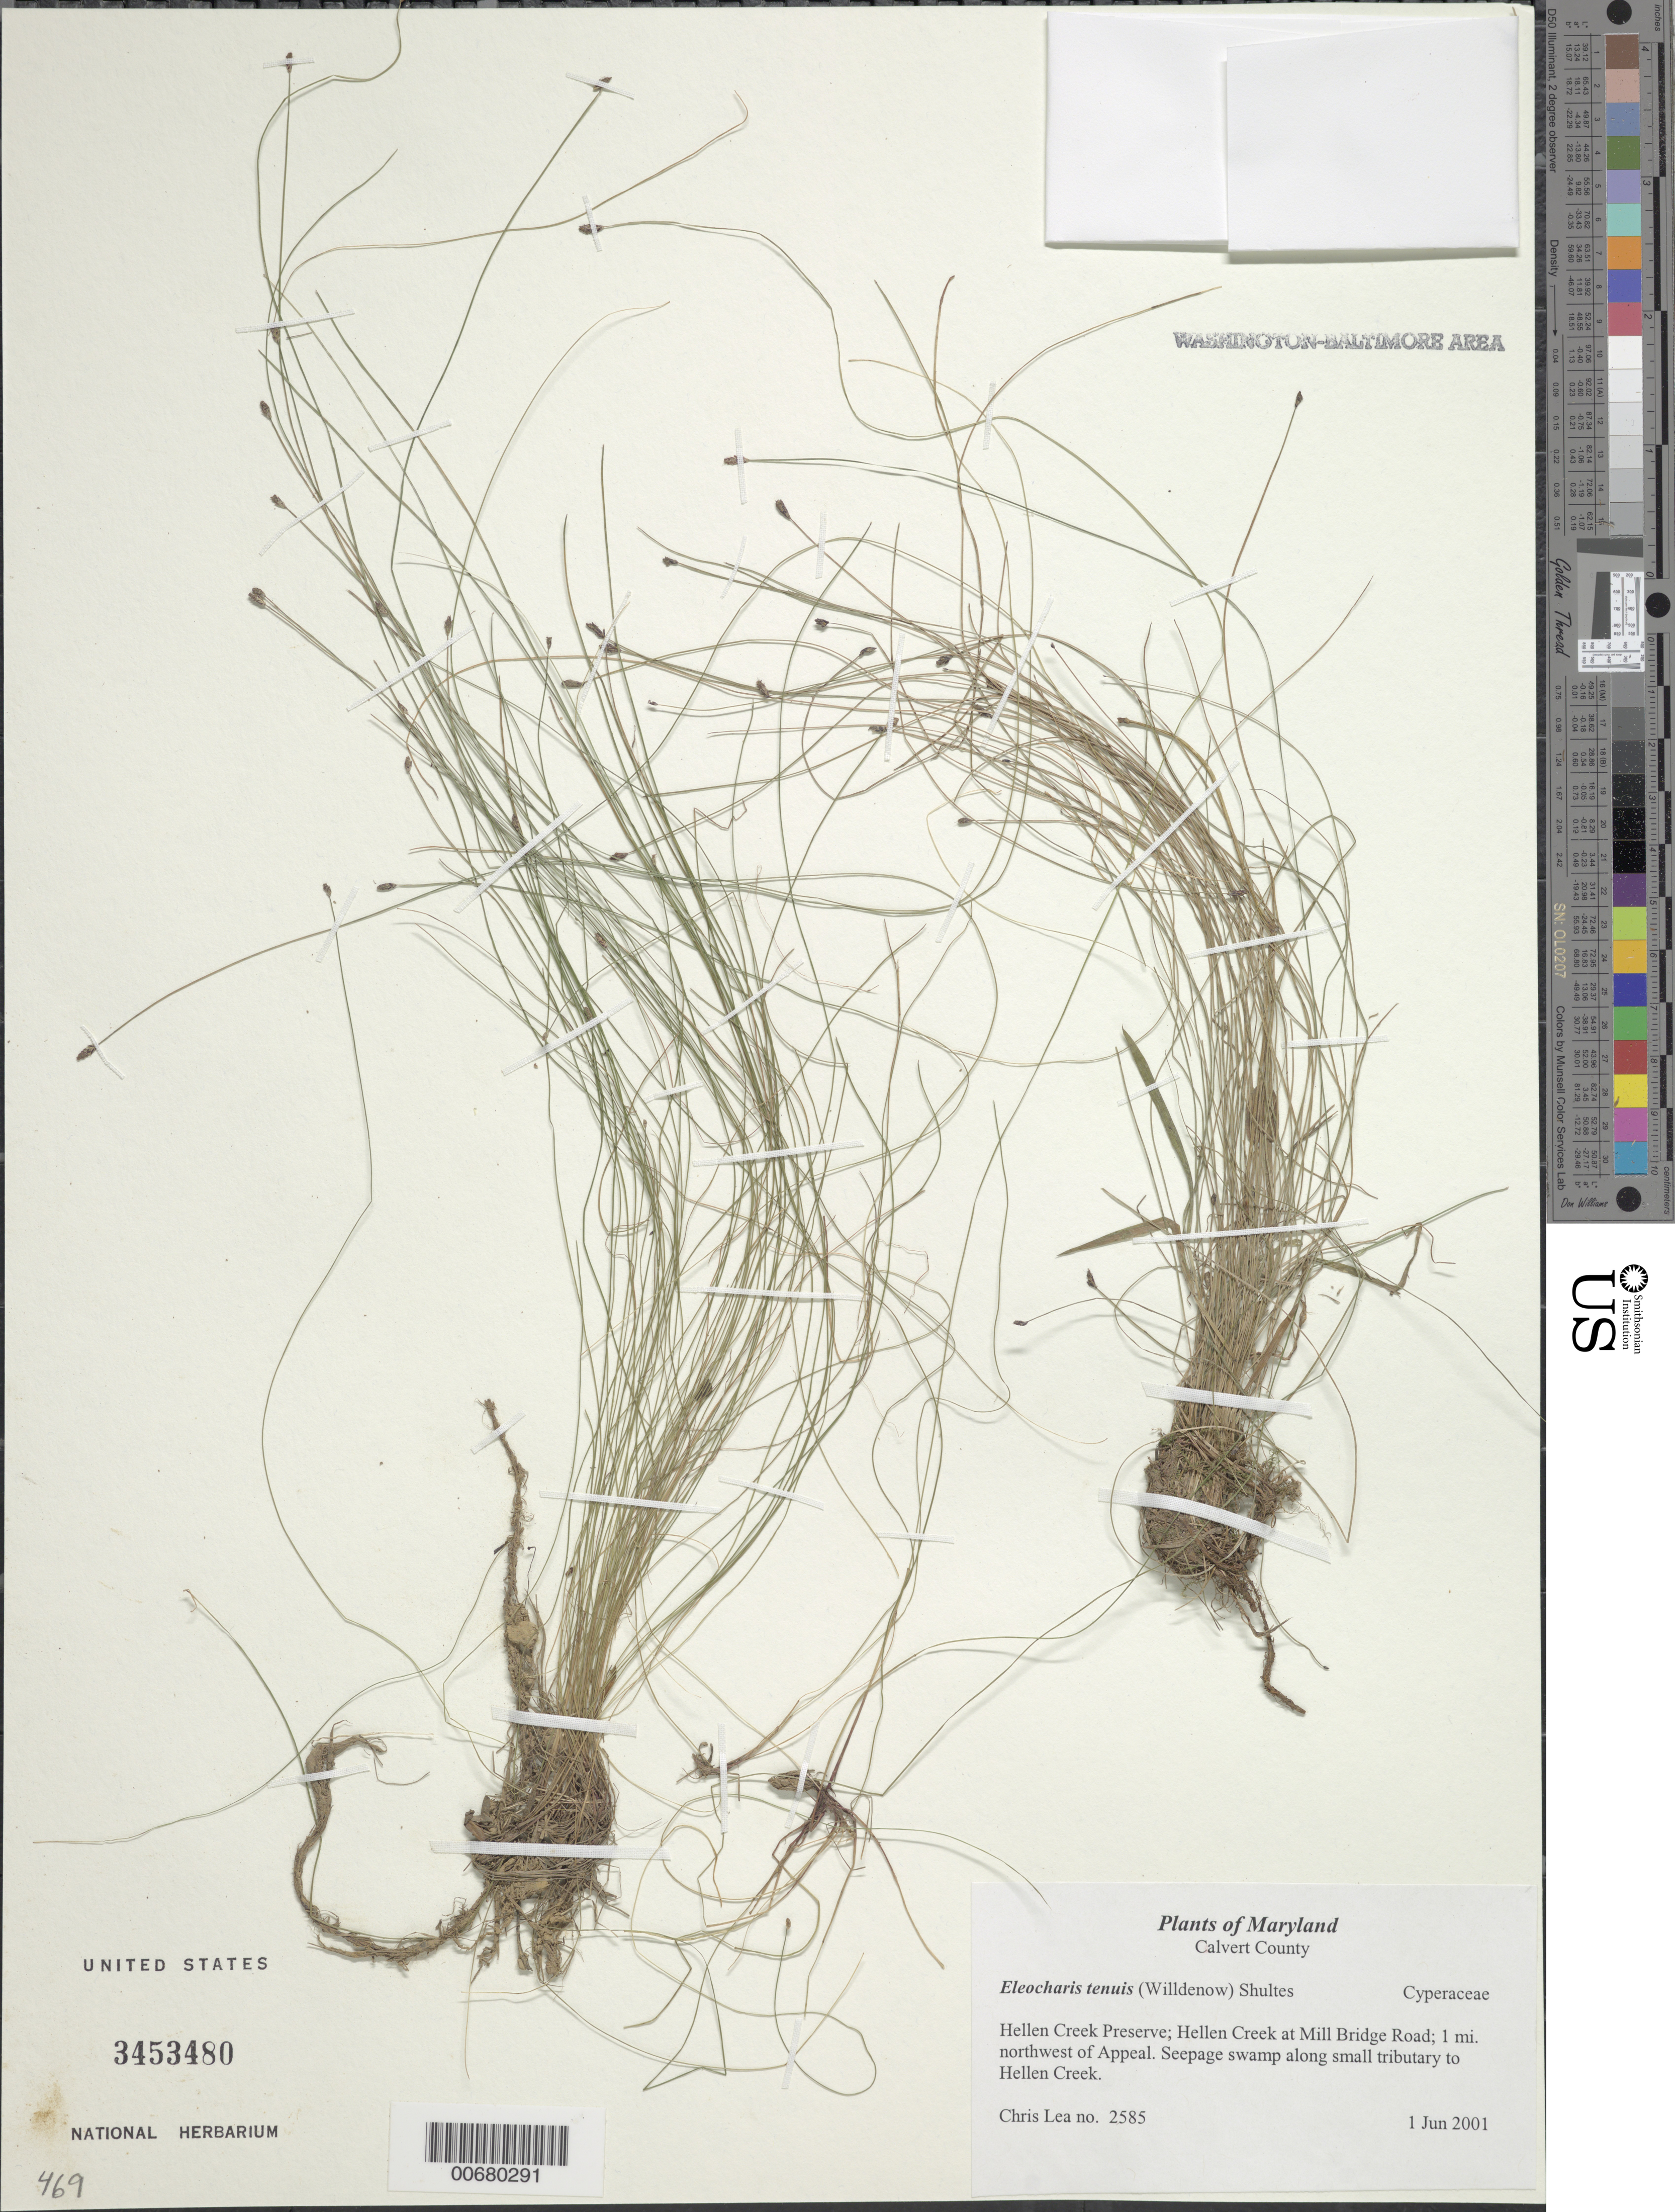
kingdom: Plantae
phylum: Tracheophyta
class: Liliopsida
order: Poales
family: Cyperaceae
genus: Eleocharis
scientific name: Eleocharis tenuis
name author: (Willd.) Schult.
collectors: C. Lea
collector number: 2585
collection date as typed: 1 Jun 2001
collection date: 2001-06-01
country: United States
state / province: Maryland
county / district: Calvert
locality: Hellen Creek Preserve; Hellen Creek at Mill Bridge Road; 1 mi. northwest of Appeal.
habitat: Seepage swamp along small tributary.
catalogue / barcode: US 3453480